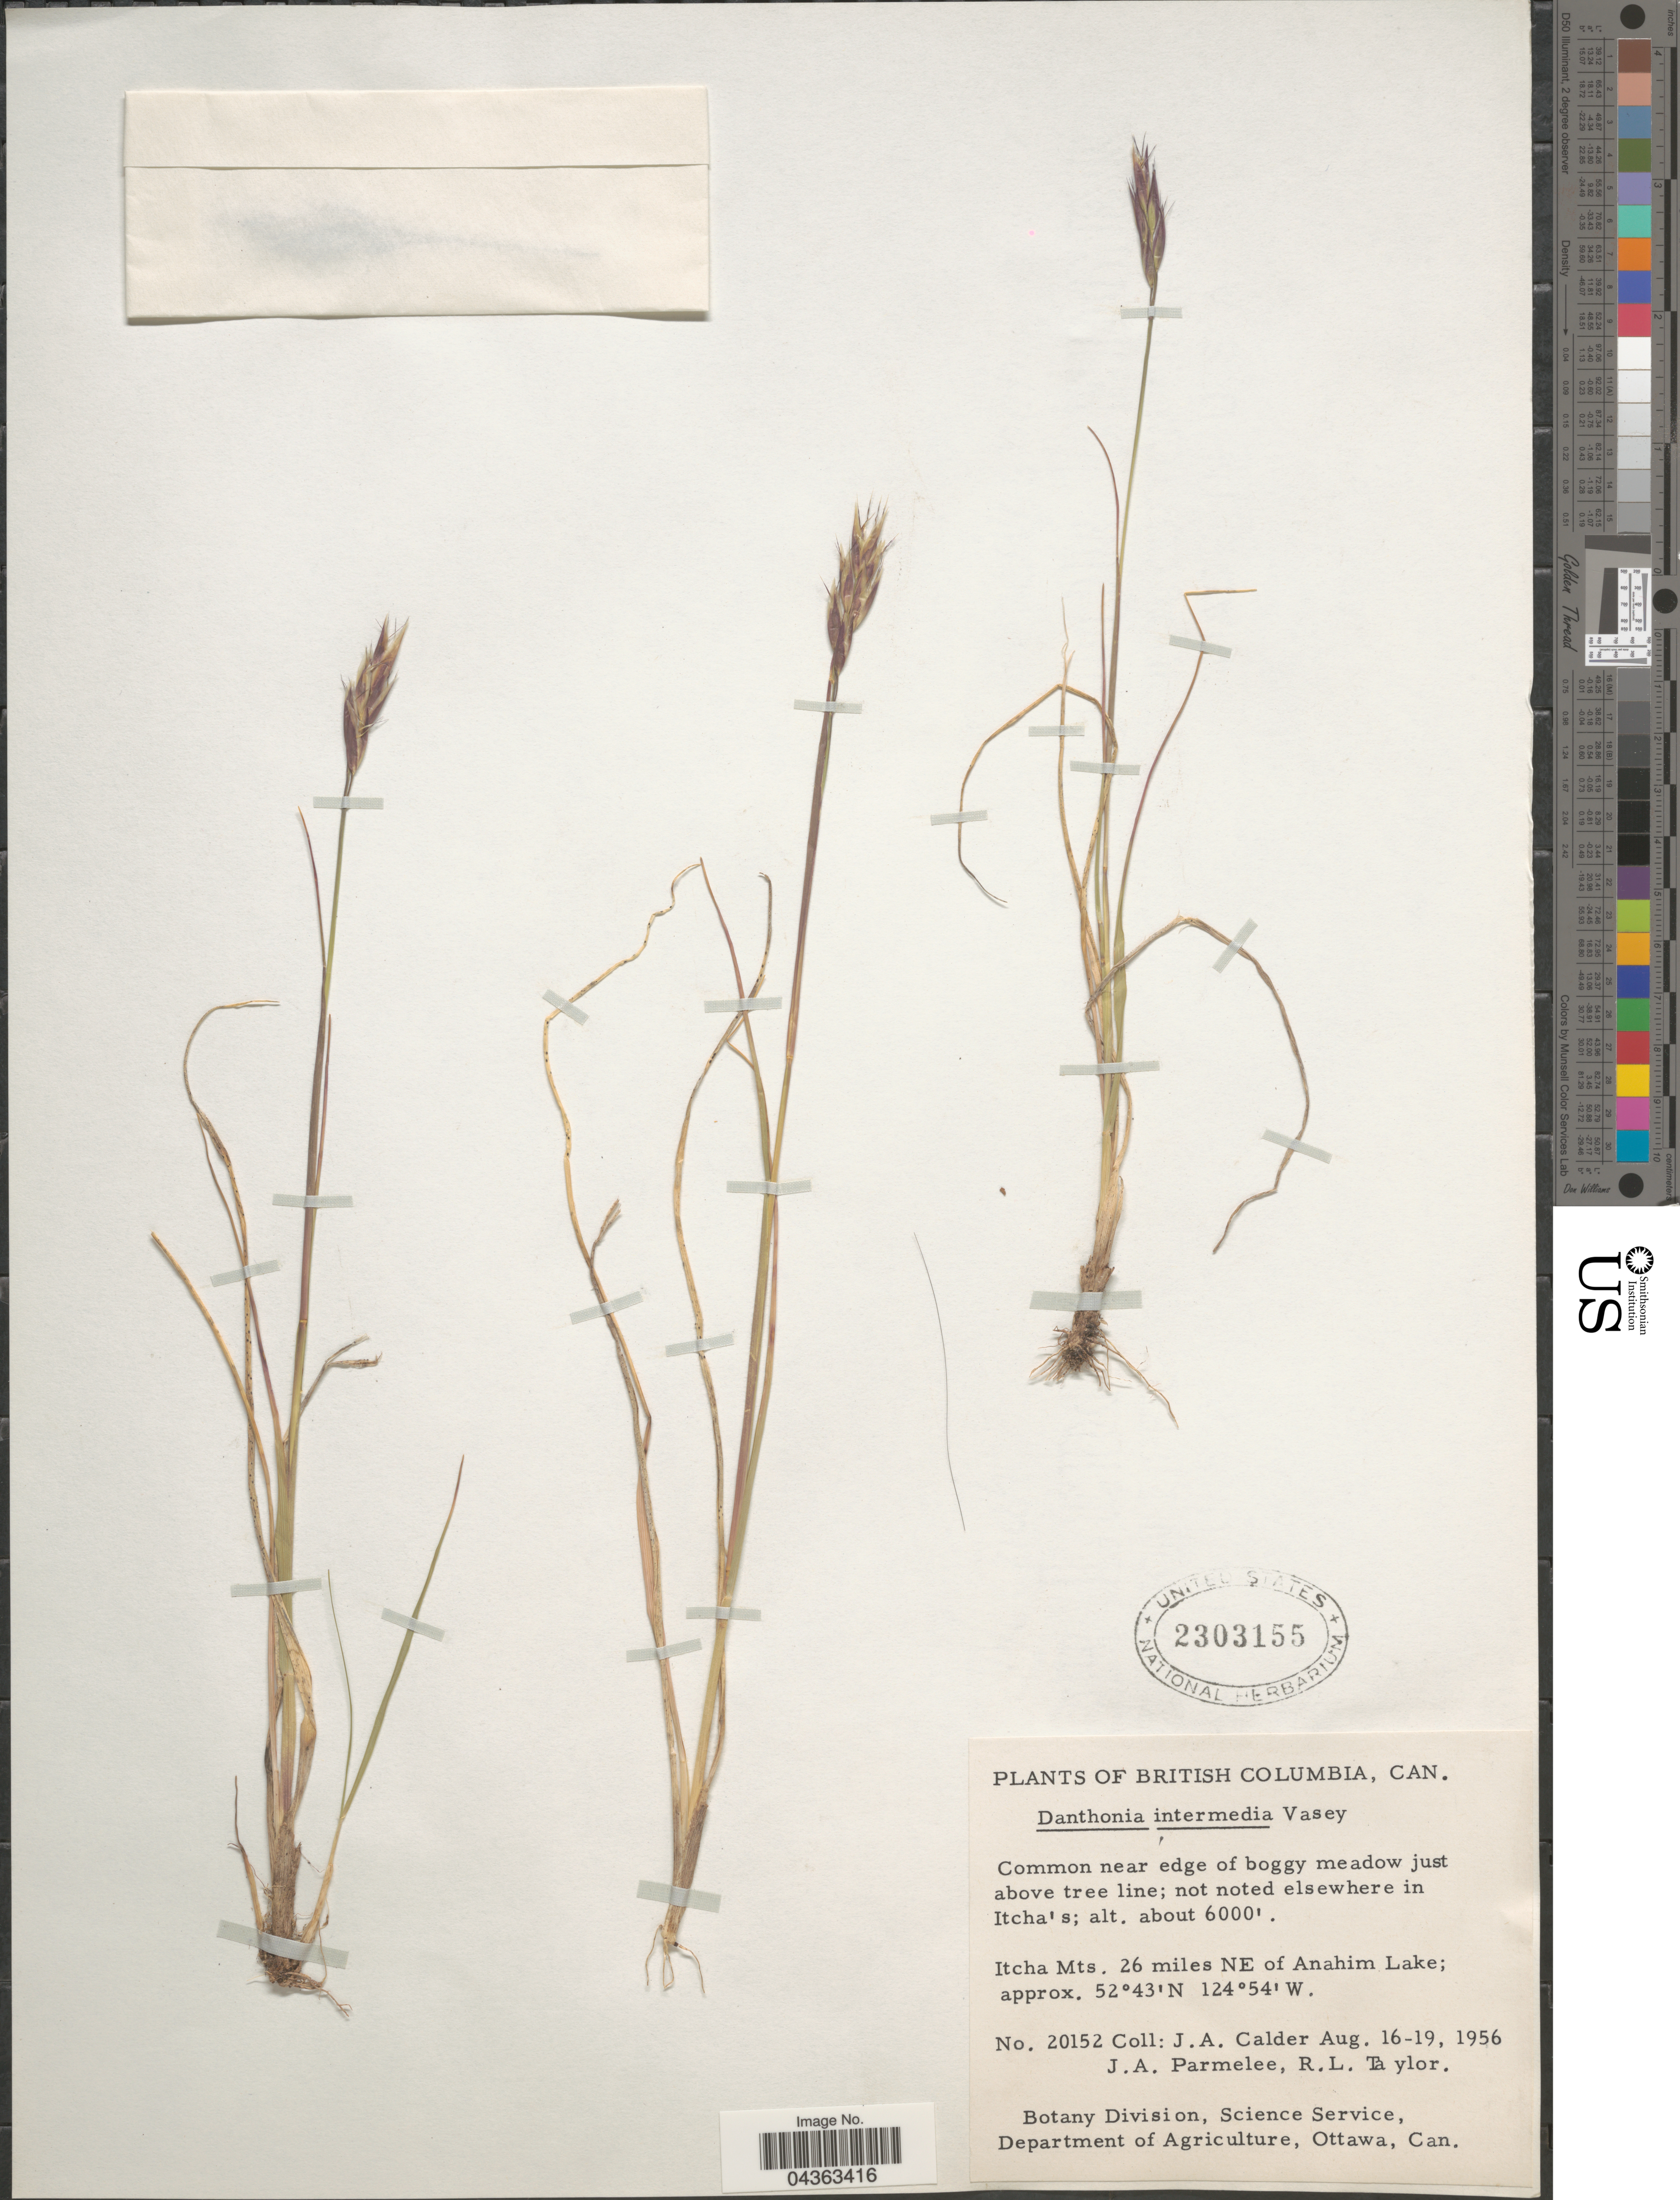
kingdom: Plantae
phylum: Tracheophyta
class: Liliopsida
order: Poales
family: Poaceae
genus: Danthonia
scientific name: Danthonia intermedia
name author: Vasey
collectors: J. A. Calder, J. A. Parmelee & R. Taylor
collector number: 20152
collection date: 1956-08-16/1956-08-19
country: Canada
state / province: British Columbia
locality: Itcha Mts. 26 miles NE of Anahim Lake.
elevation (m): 1829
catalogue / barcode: US 2303155